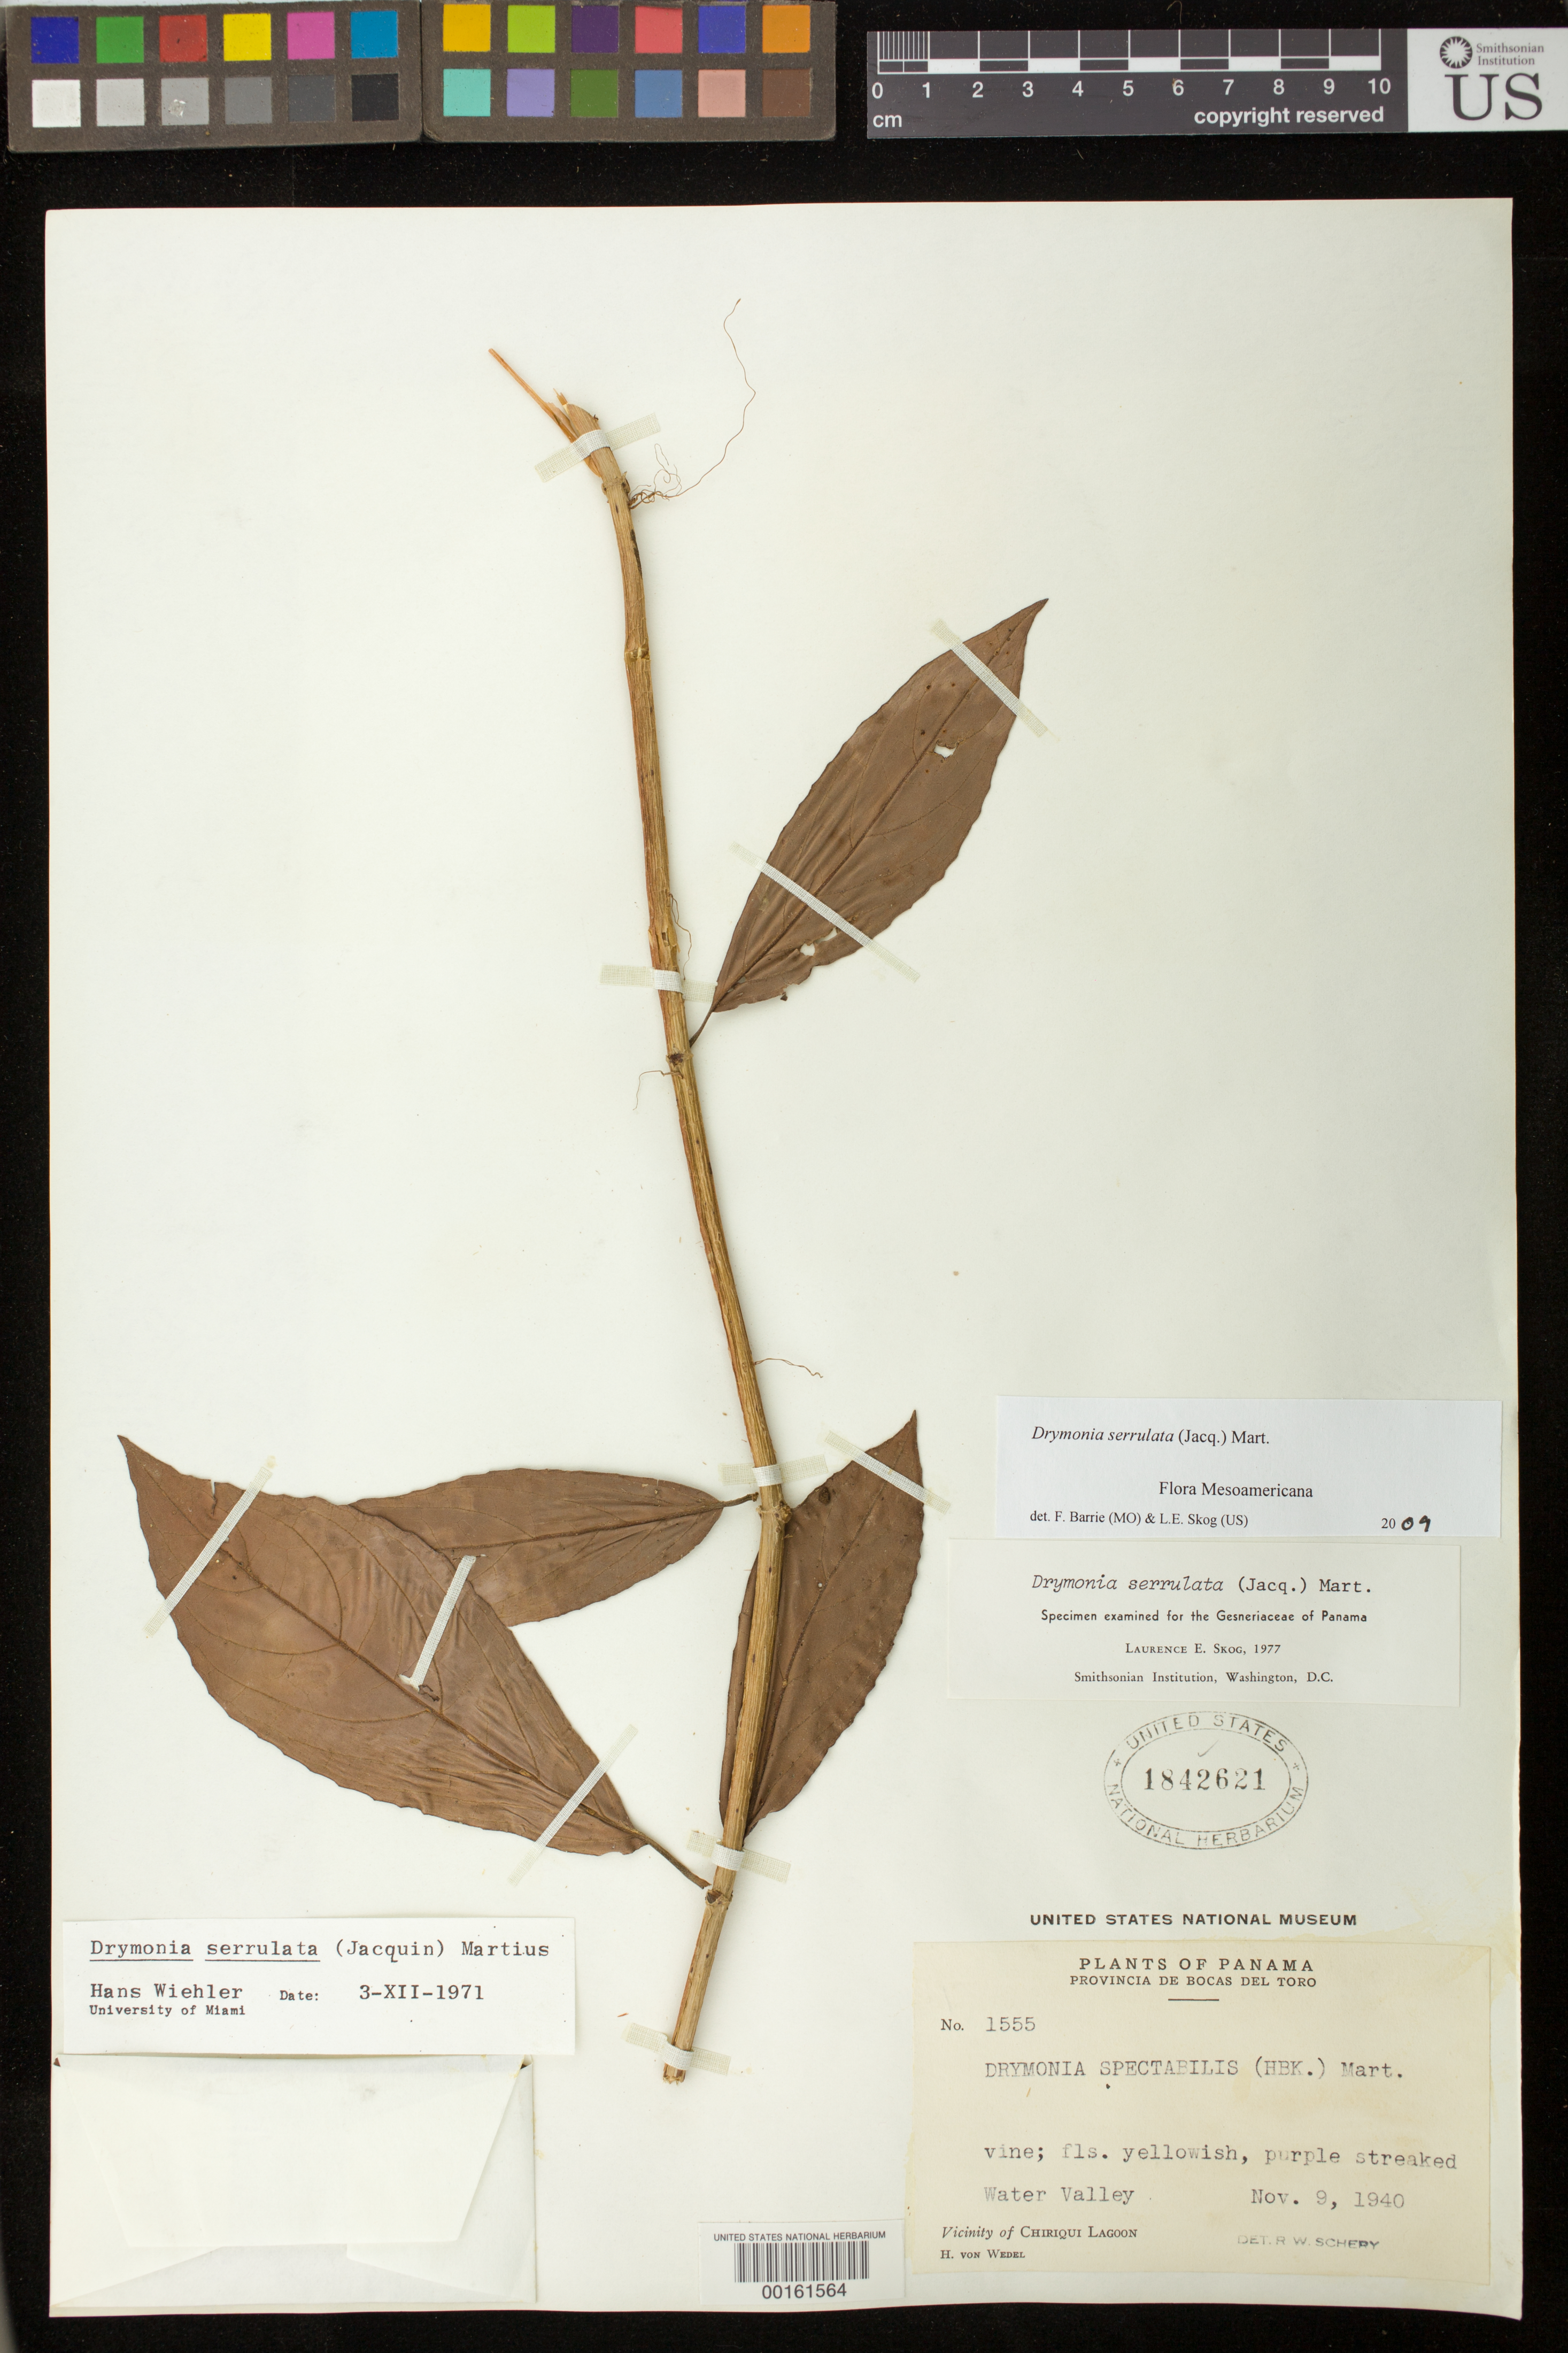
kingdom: Plantae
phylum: Tracheophyta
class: Magnoliopsida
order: Lamiales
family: Gesneriaceae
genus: Drymonia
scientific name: Drymonia serrulata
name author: (Jacq.) Mart.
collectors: H. von Wedel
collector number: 1555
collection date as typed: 09 Nov 1940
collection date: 1940-11-09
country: Panama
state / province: Bocas del Toro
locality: Vicinity of Chiriqui Lagoon, Water Valley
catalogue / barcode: US 1842621